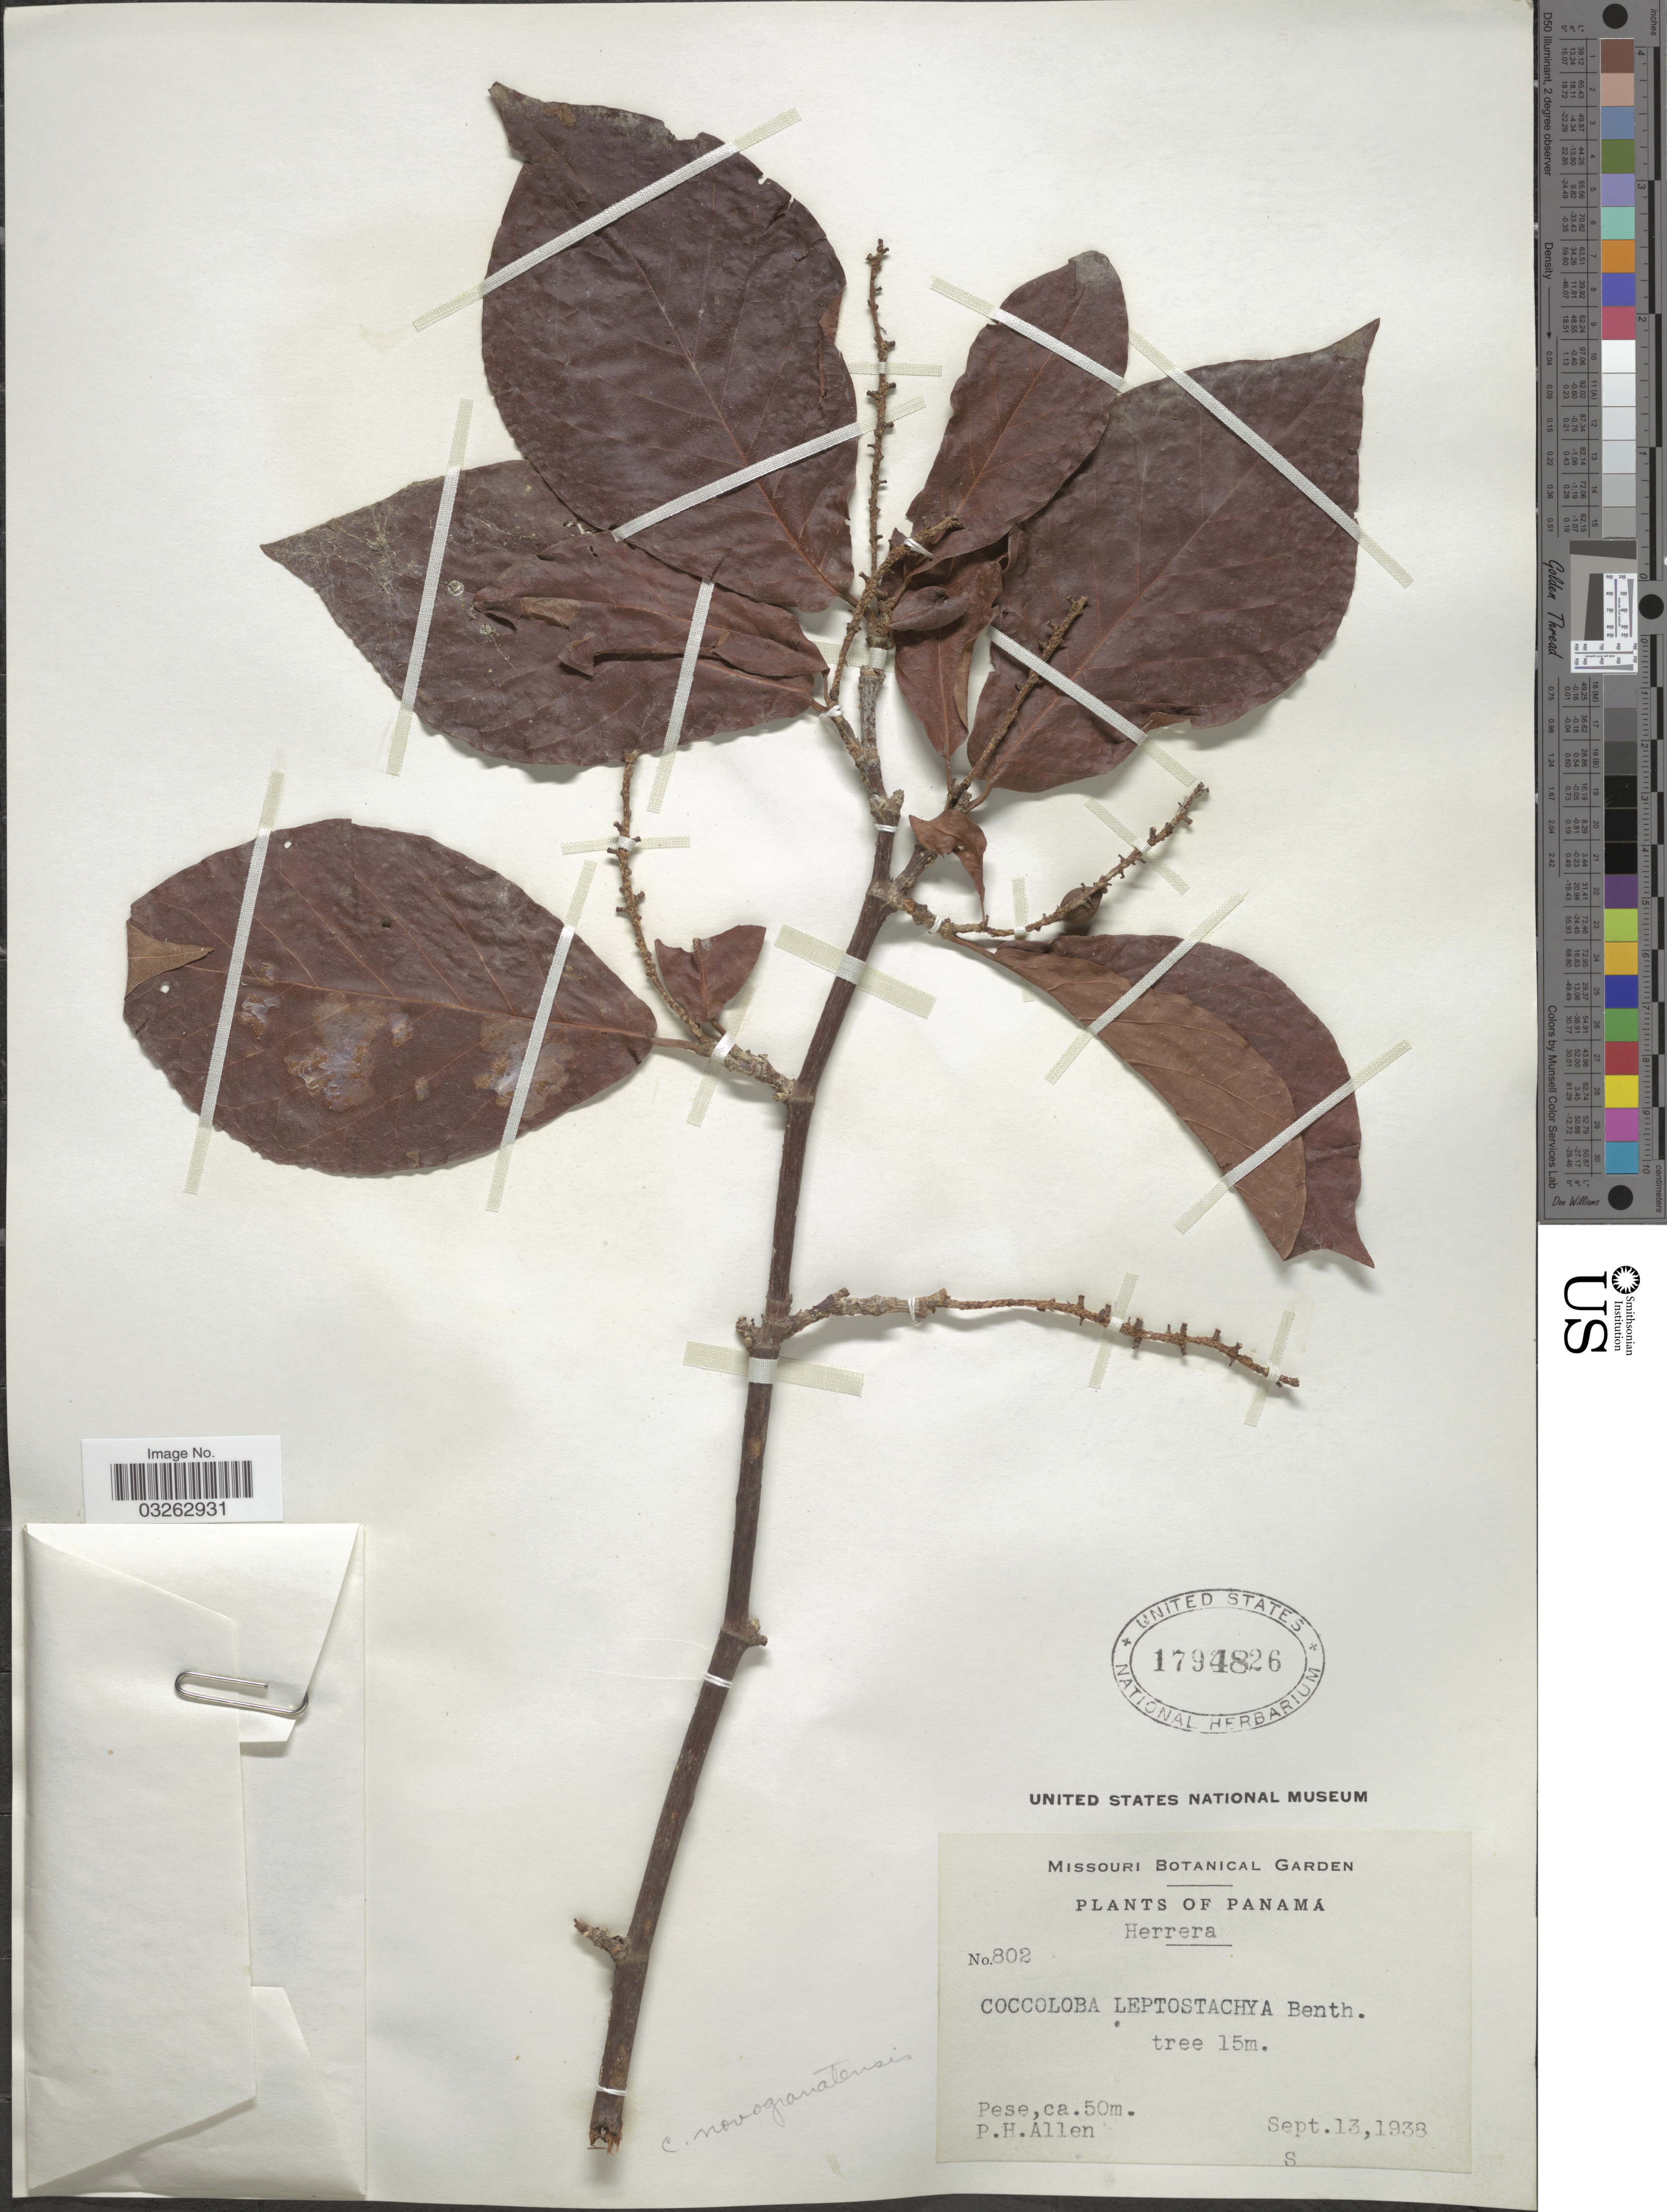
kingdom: Plantae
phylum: Tracheophyta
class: Magnoliopsida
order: Caryophyllales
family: Polygonaceae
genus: Coccoloba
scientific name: Coccoloba novogranatensis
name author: Lindau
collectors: P. H. Allen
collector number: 802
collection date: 1938-09-13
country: Panama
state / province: Herrera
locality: Pese.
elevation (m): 50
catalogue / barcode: US 1794826